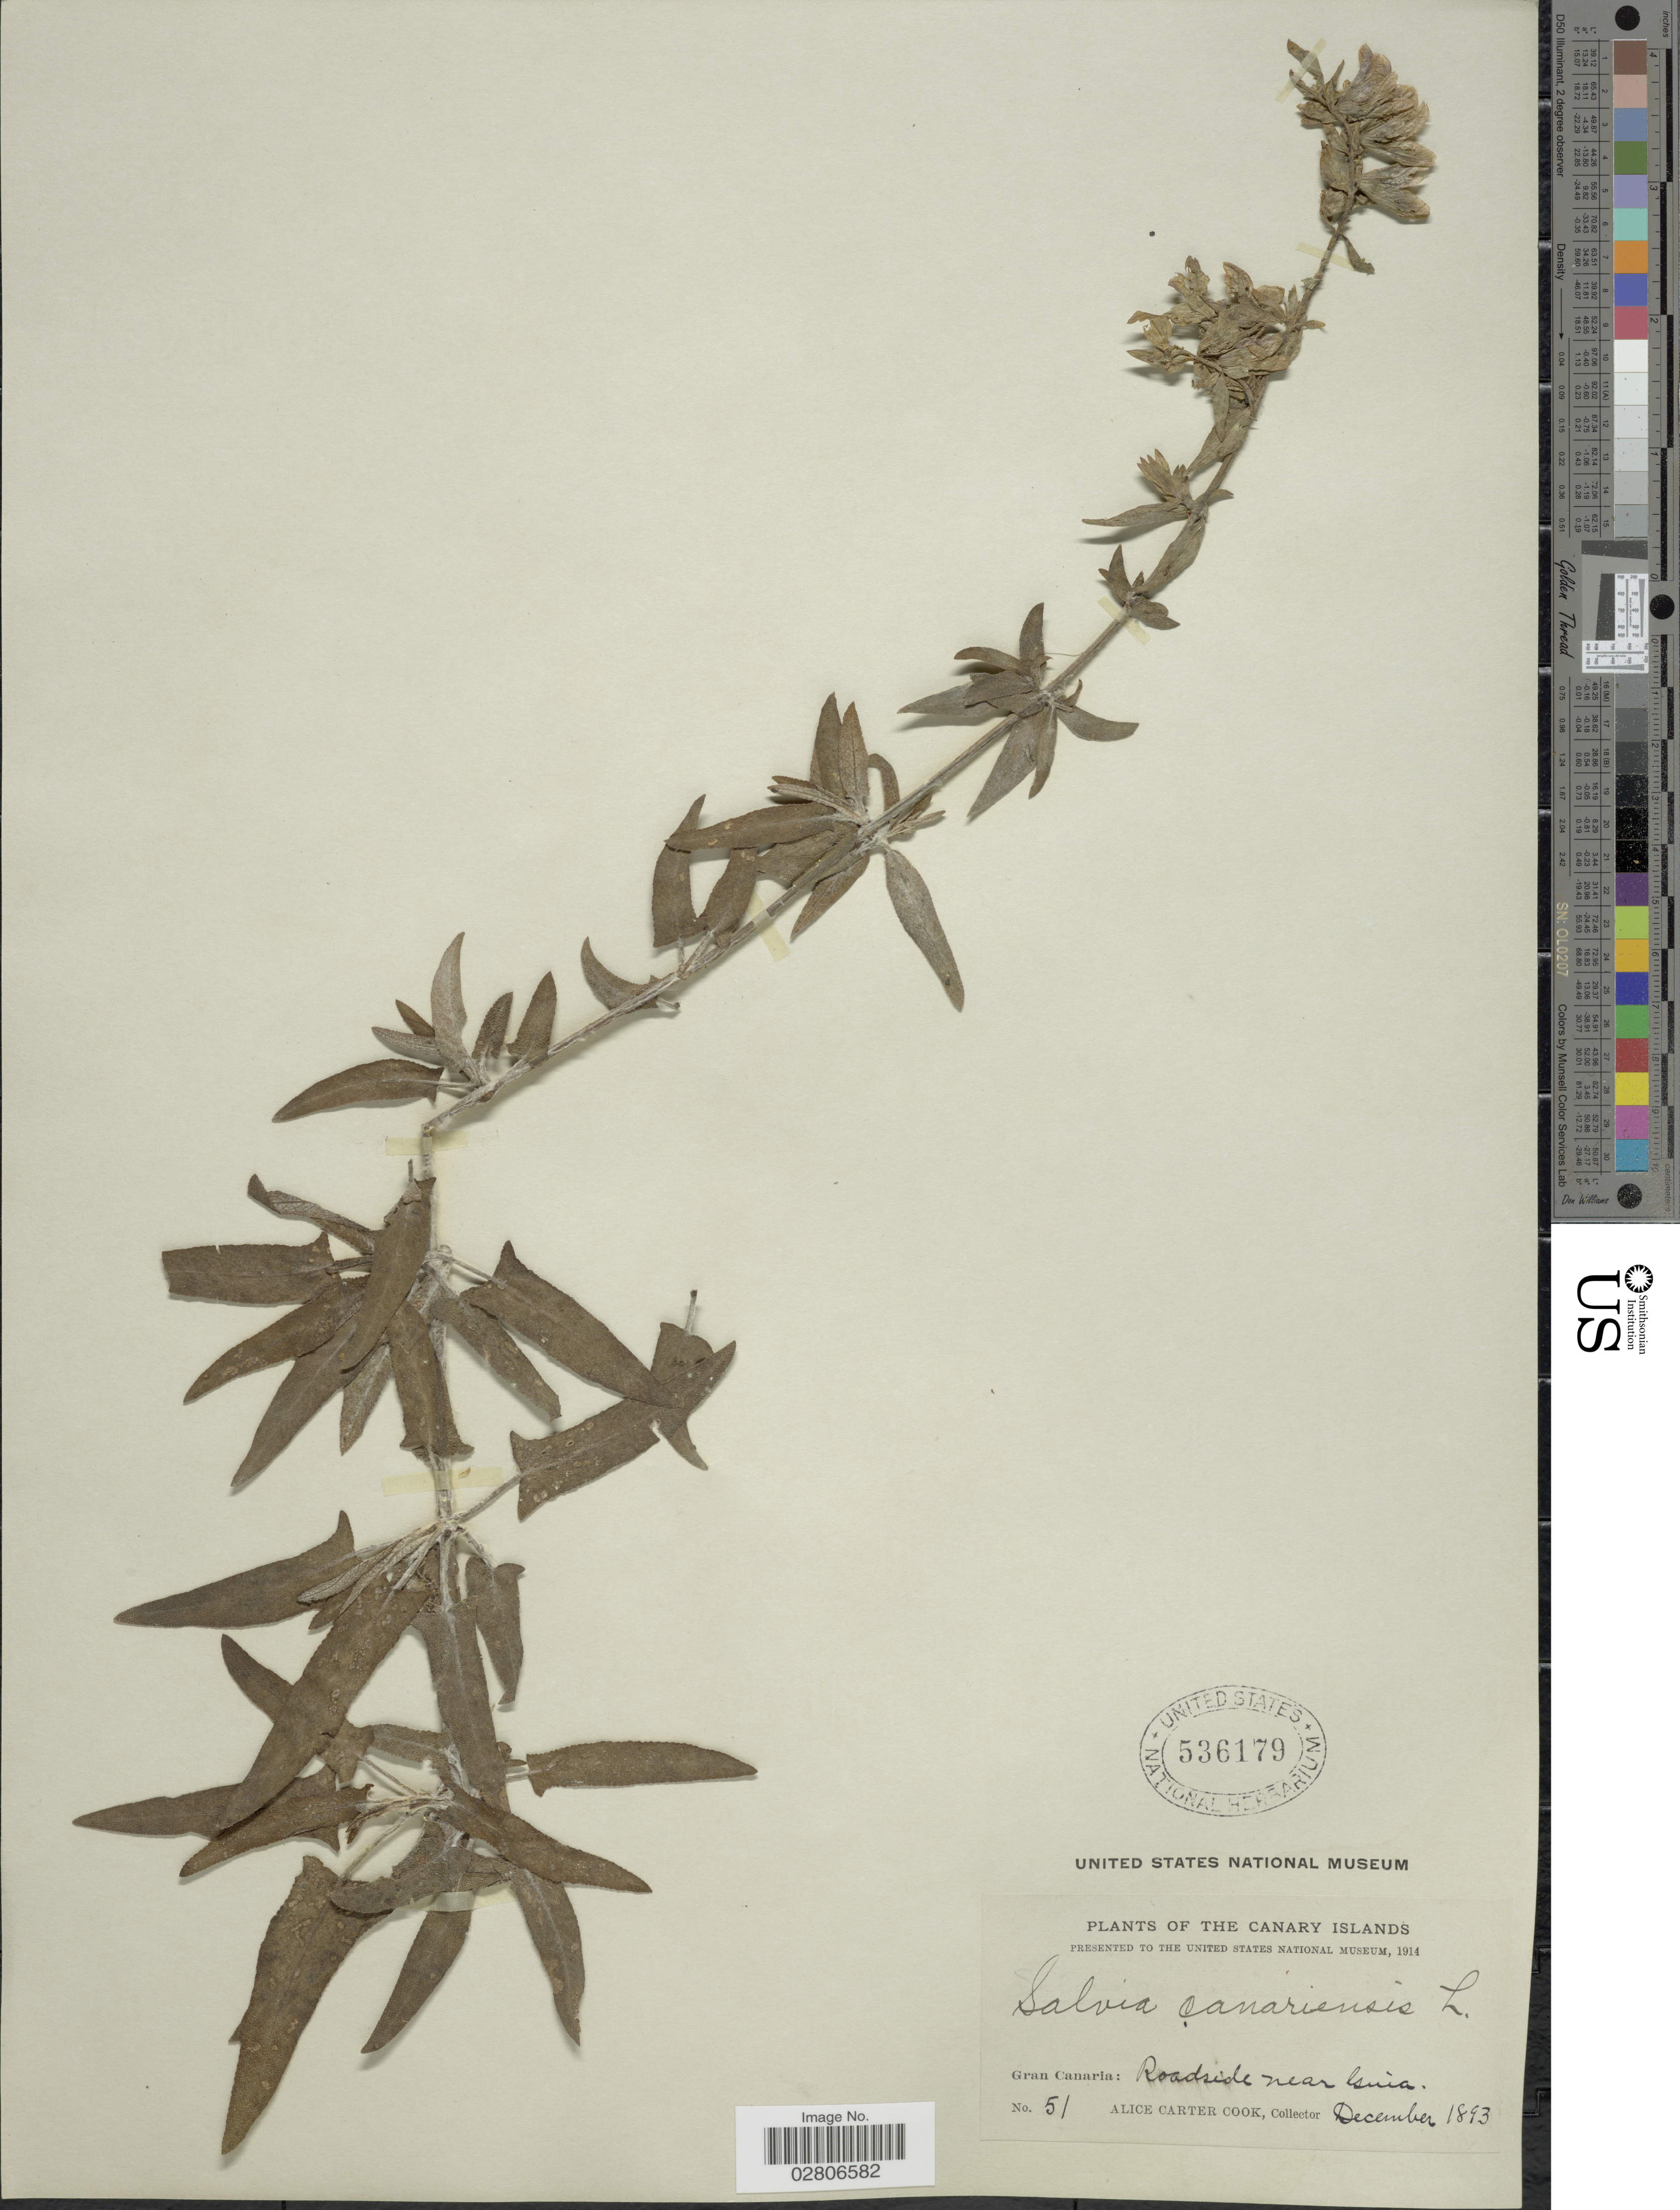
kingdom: Plantae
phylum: Tracheophyta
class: Magnoliopsida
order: Lamiales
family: Lamiaceae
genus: Salvia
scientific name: Salvia canariensis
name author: L.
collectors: Alice C. Cook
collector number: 51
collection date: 1893-12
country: Spain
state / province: Canarias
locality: Canary Islands, Gran Canaria: Roadside near Guia.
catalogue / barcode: US 536179